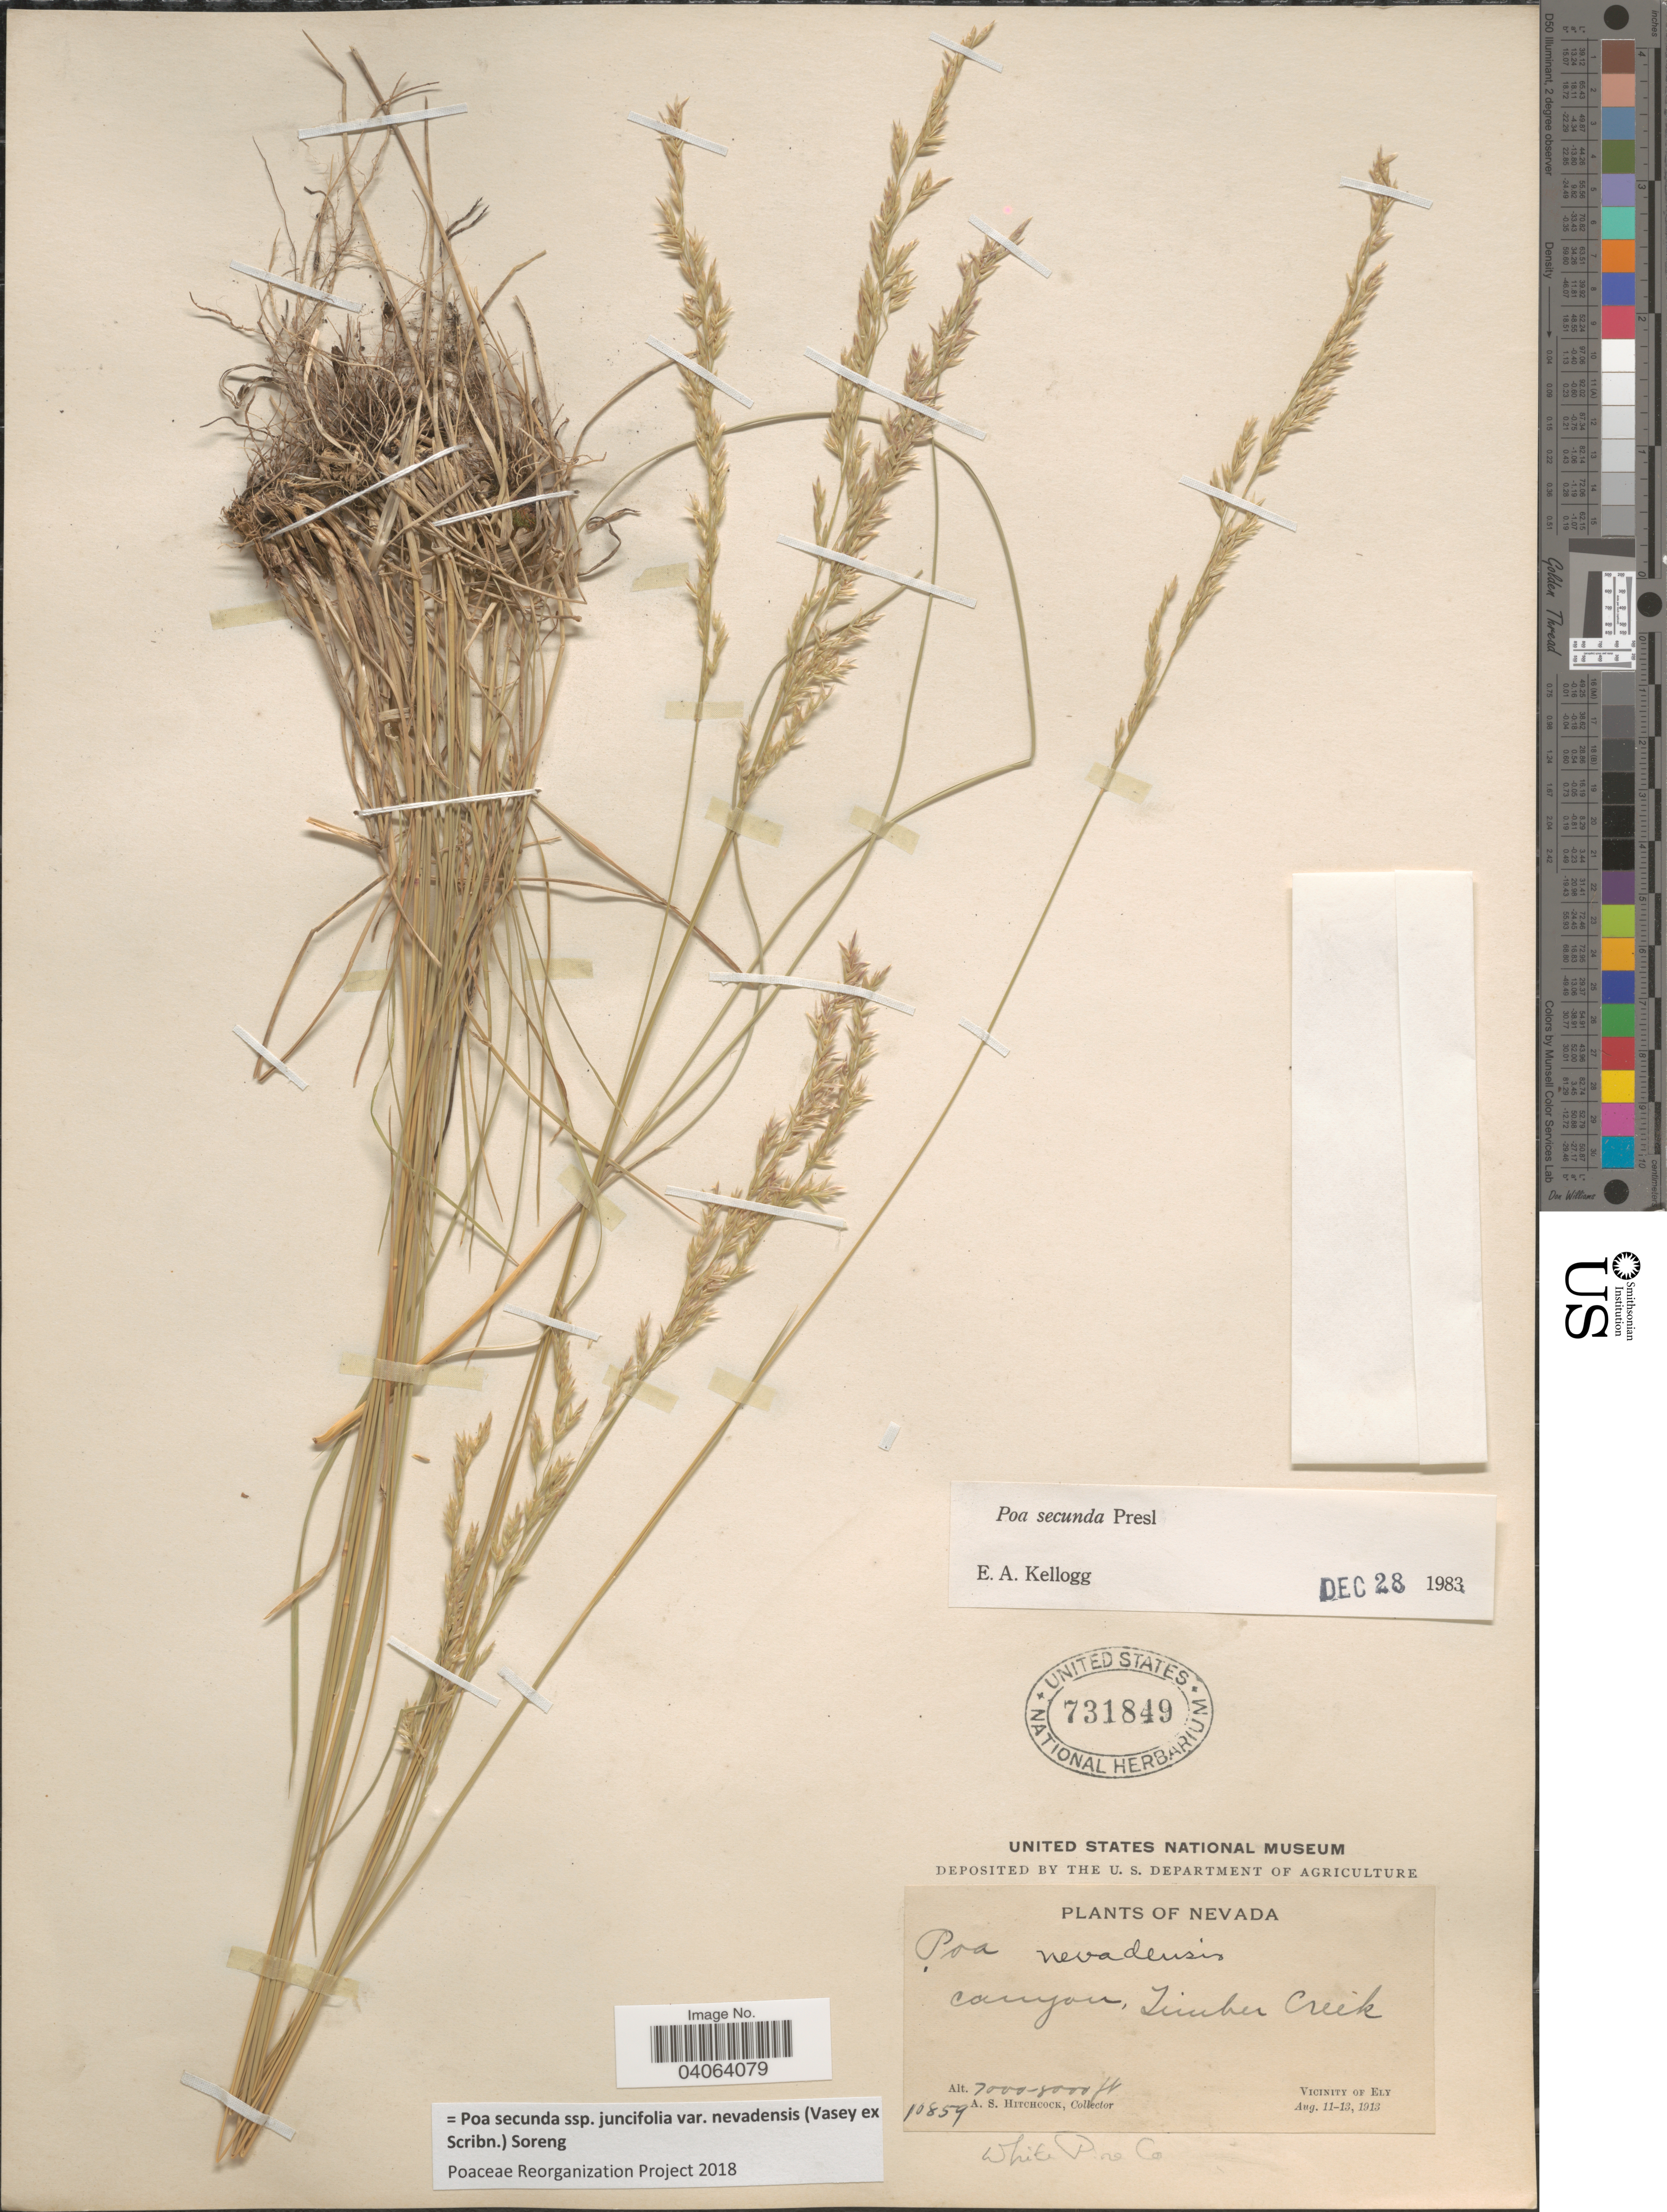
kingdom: Plantae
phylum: Tracheophyta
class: Liliopsida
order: Poales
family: Poaceae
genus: Poa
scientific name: Poa secunda subsp. juncifolia var. nevadensis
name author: (Vasey ex Scribn.) Soreng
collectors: A. S. Hitchcock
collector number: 10859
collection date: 1913-08-11/1913-08-13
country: United States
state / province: Nevada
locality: Canyon, Timber Creek. Vicinity of Ely. White Pine Co.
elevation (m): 2134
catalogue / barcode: US 731849